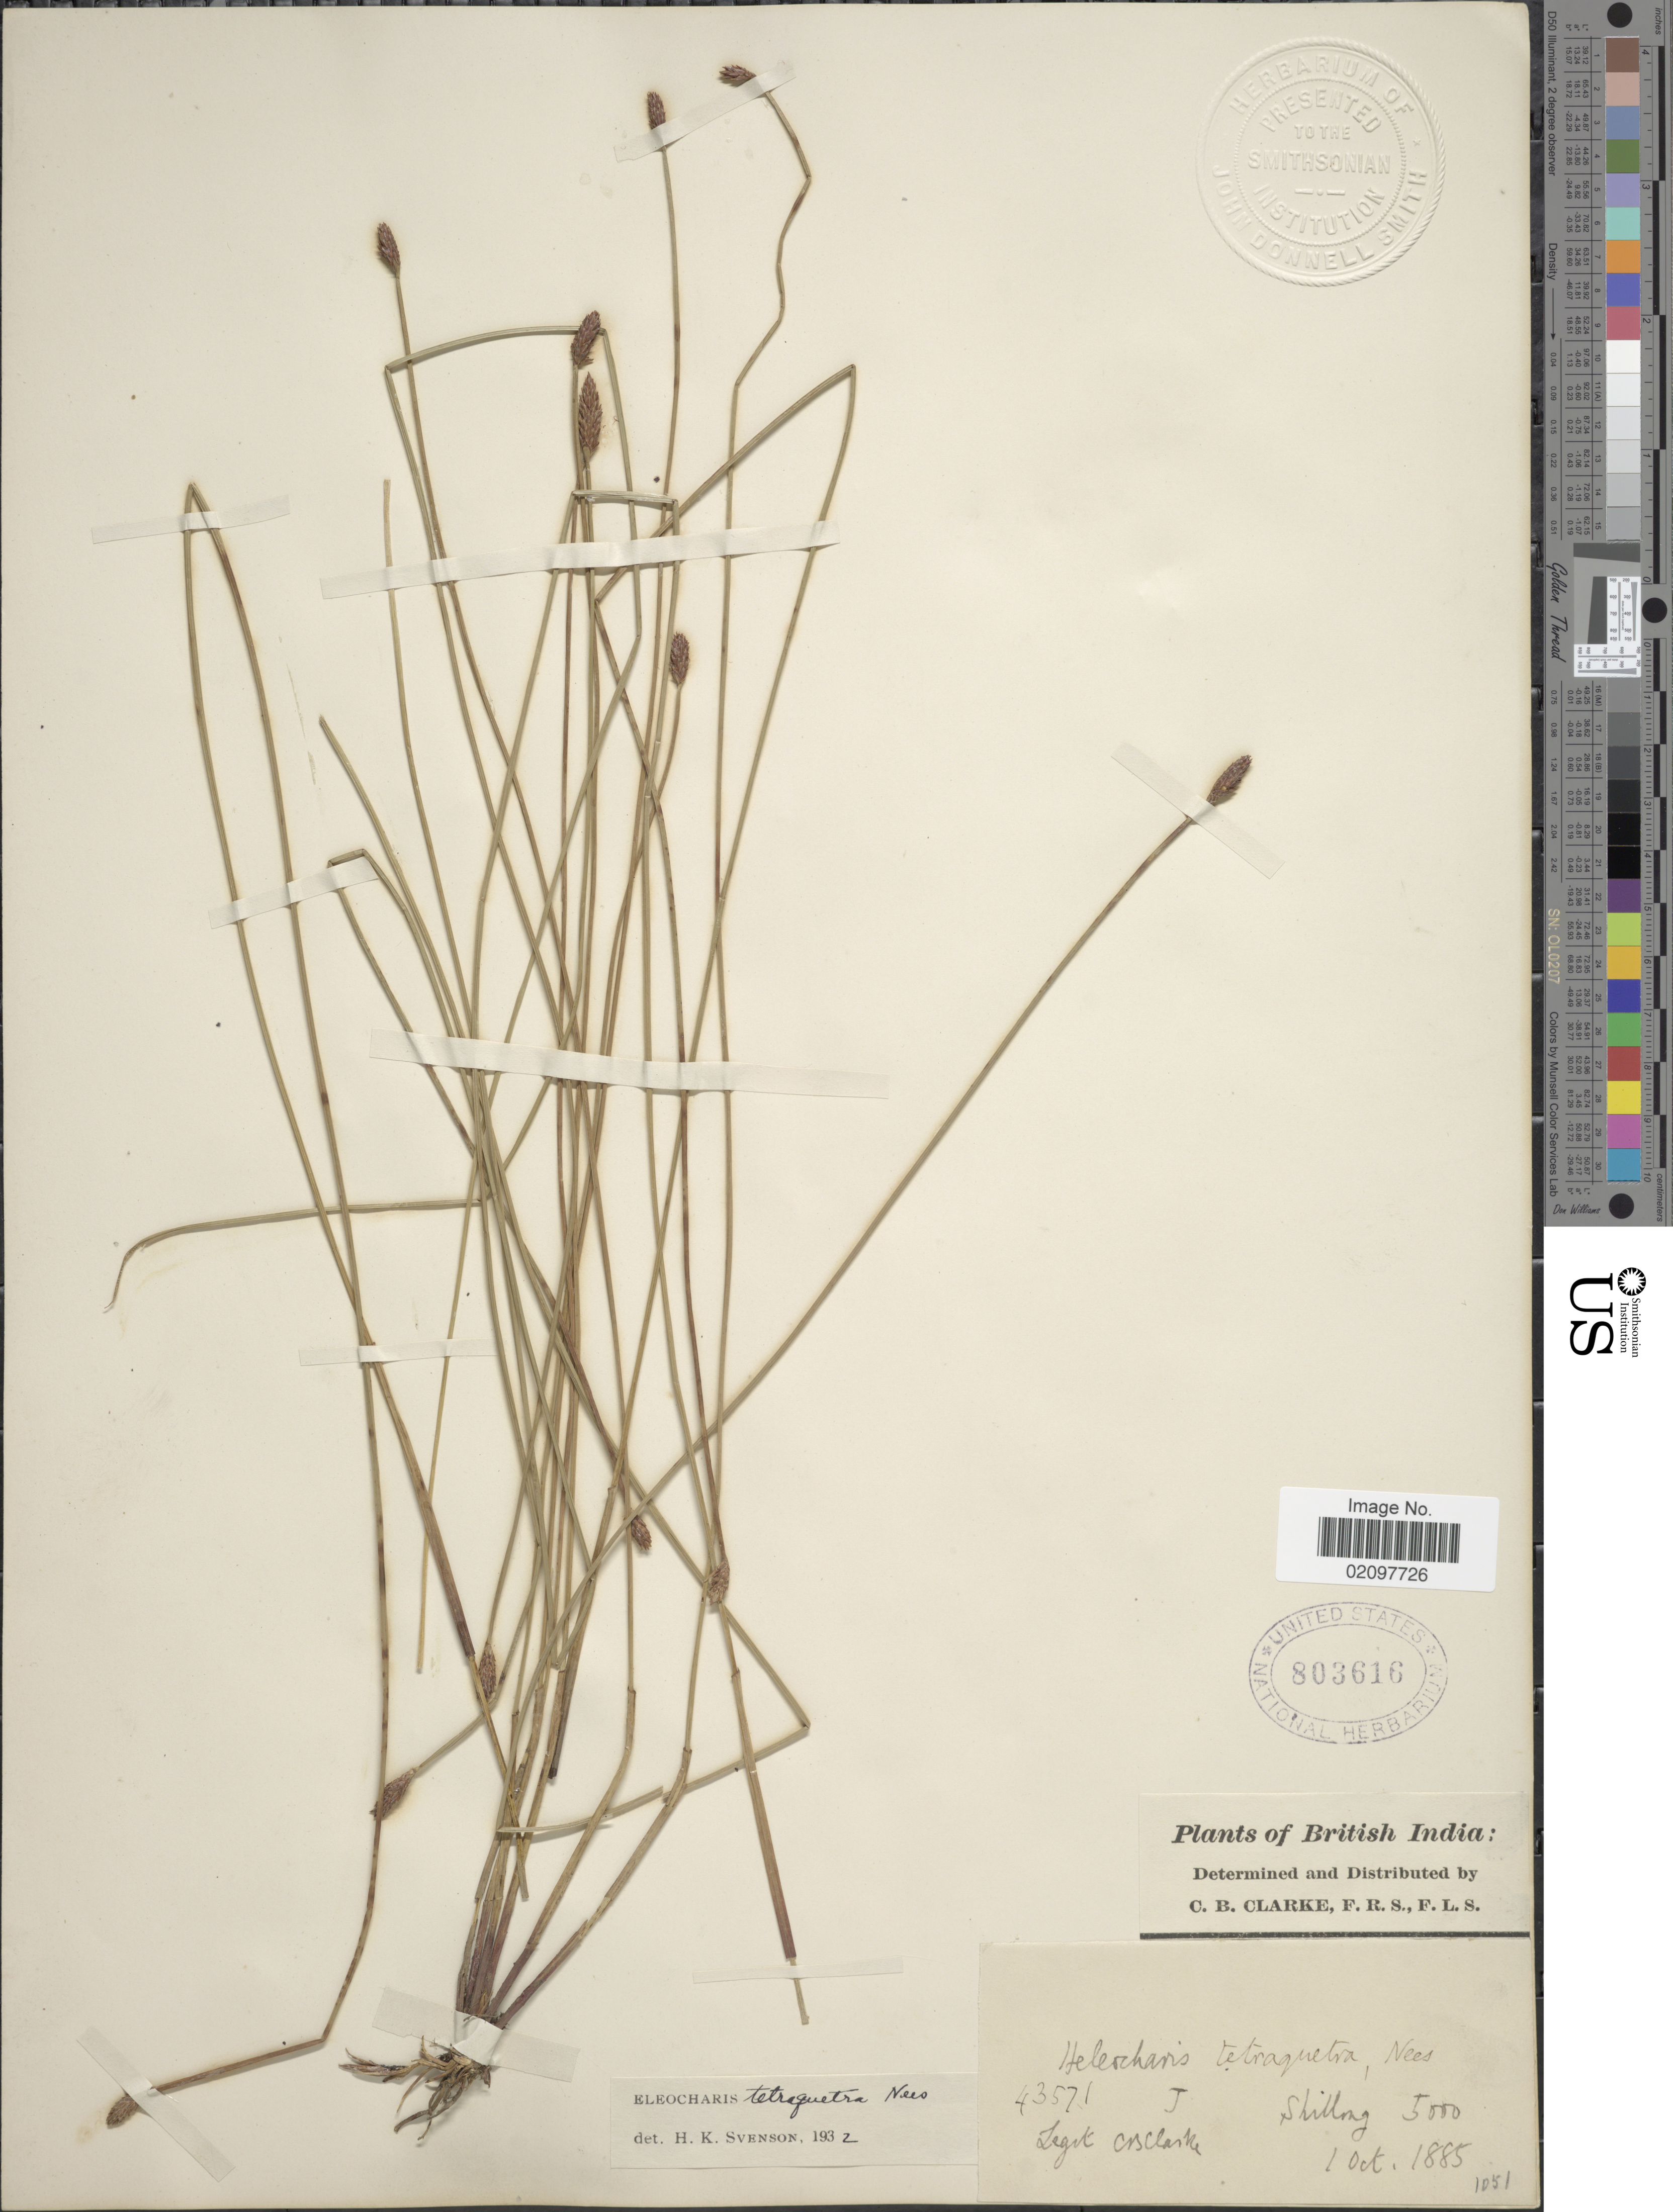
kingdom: Plantae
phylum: Tracheophyta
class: Liliopsida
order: Poales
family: Cyperaceae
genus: Eleocharis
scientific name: Eleocharis tetraquetra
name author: Nees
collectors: C. B. Clarke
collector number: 43571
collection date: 1885-10-01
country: India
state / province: Meghalaya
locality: British India. Shillong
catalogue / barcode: US 803616